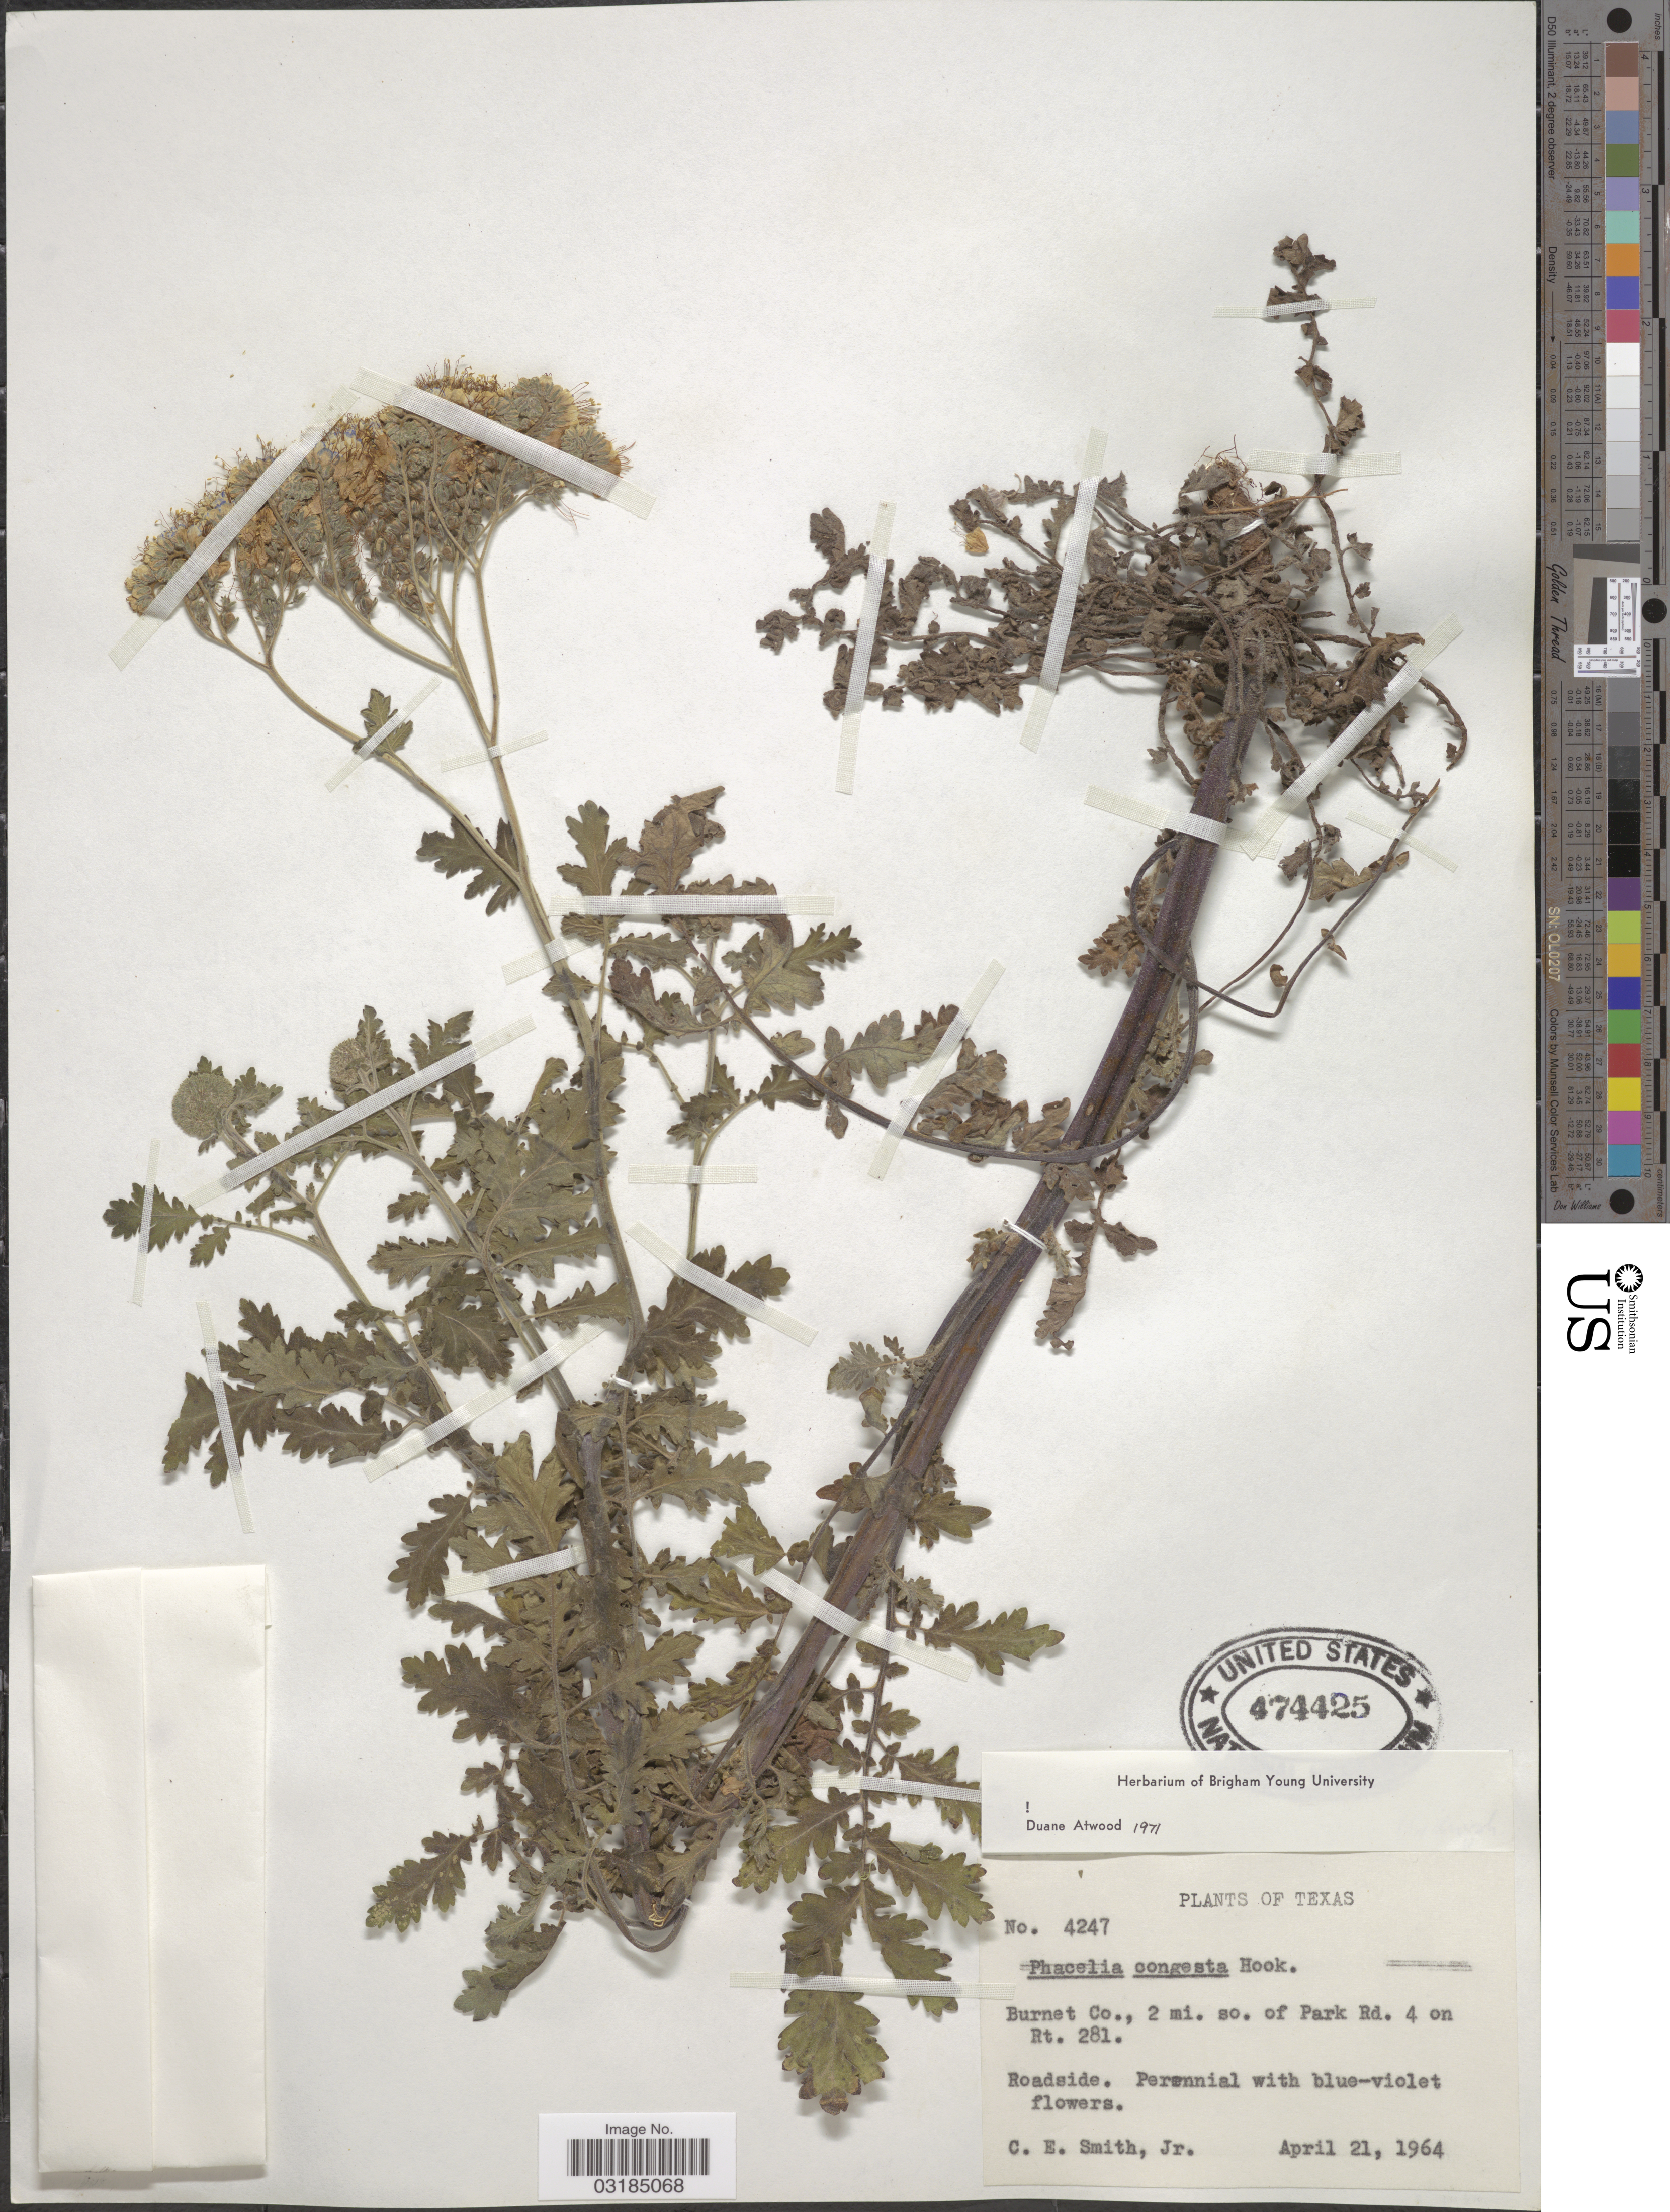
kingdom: Plantae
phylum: Tracheophyta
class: Magnoliopsida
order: Boraginales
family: Hydrophyllaceae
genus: Phacelia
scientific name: Phacelia congesta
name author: Hook.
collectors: C. E. Smith Jr.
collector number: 4247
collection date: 1964-04-21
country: United States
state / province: Texas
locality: Burnet Co., 2 mi. so. of Park Rd. 4 on Rt. 281.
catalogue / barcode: US 474425